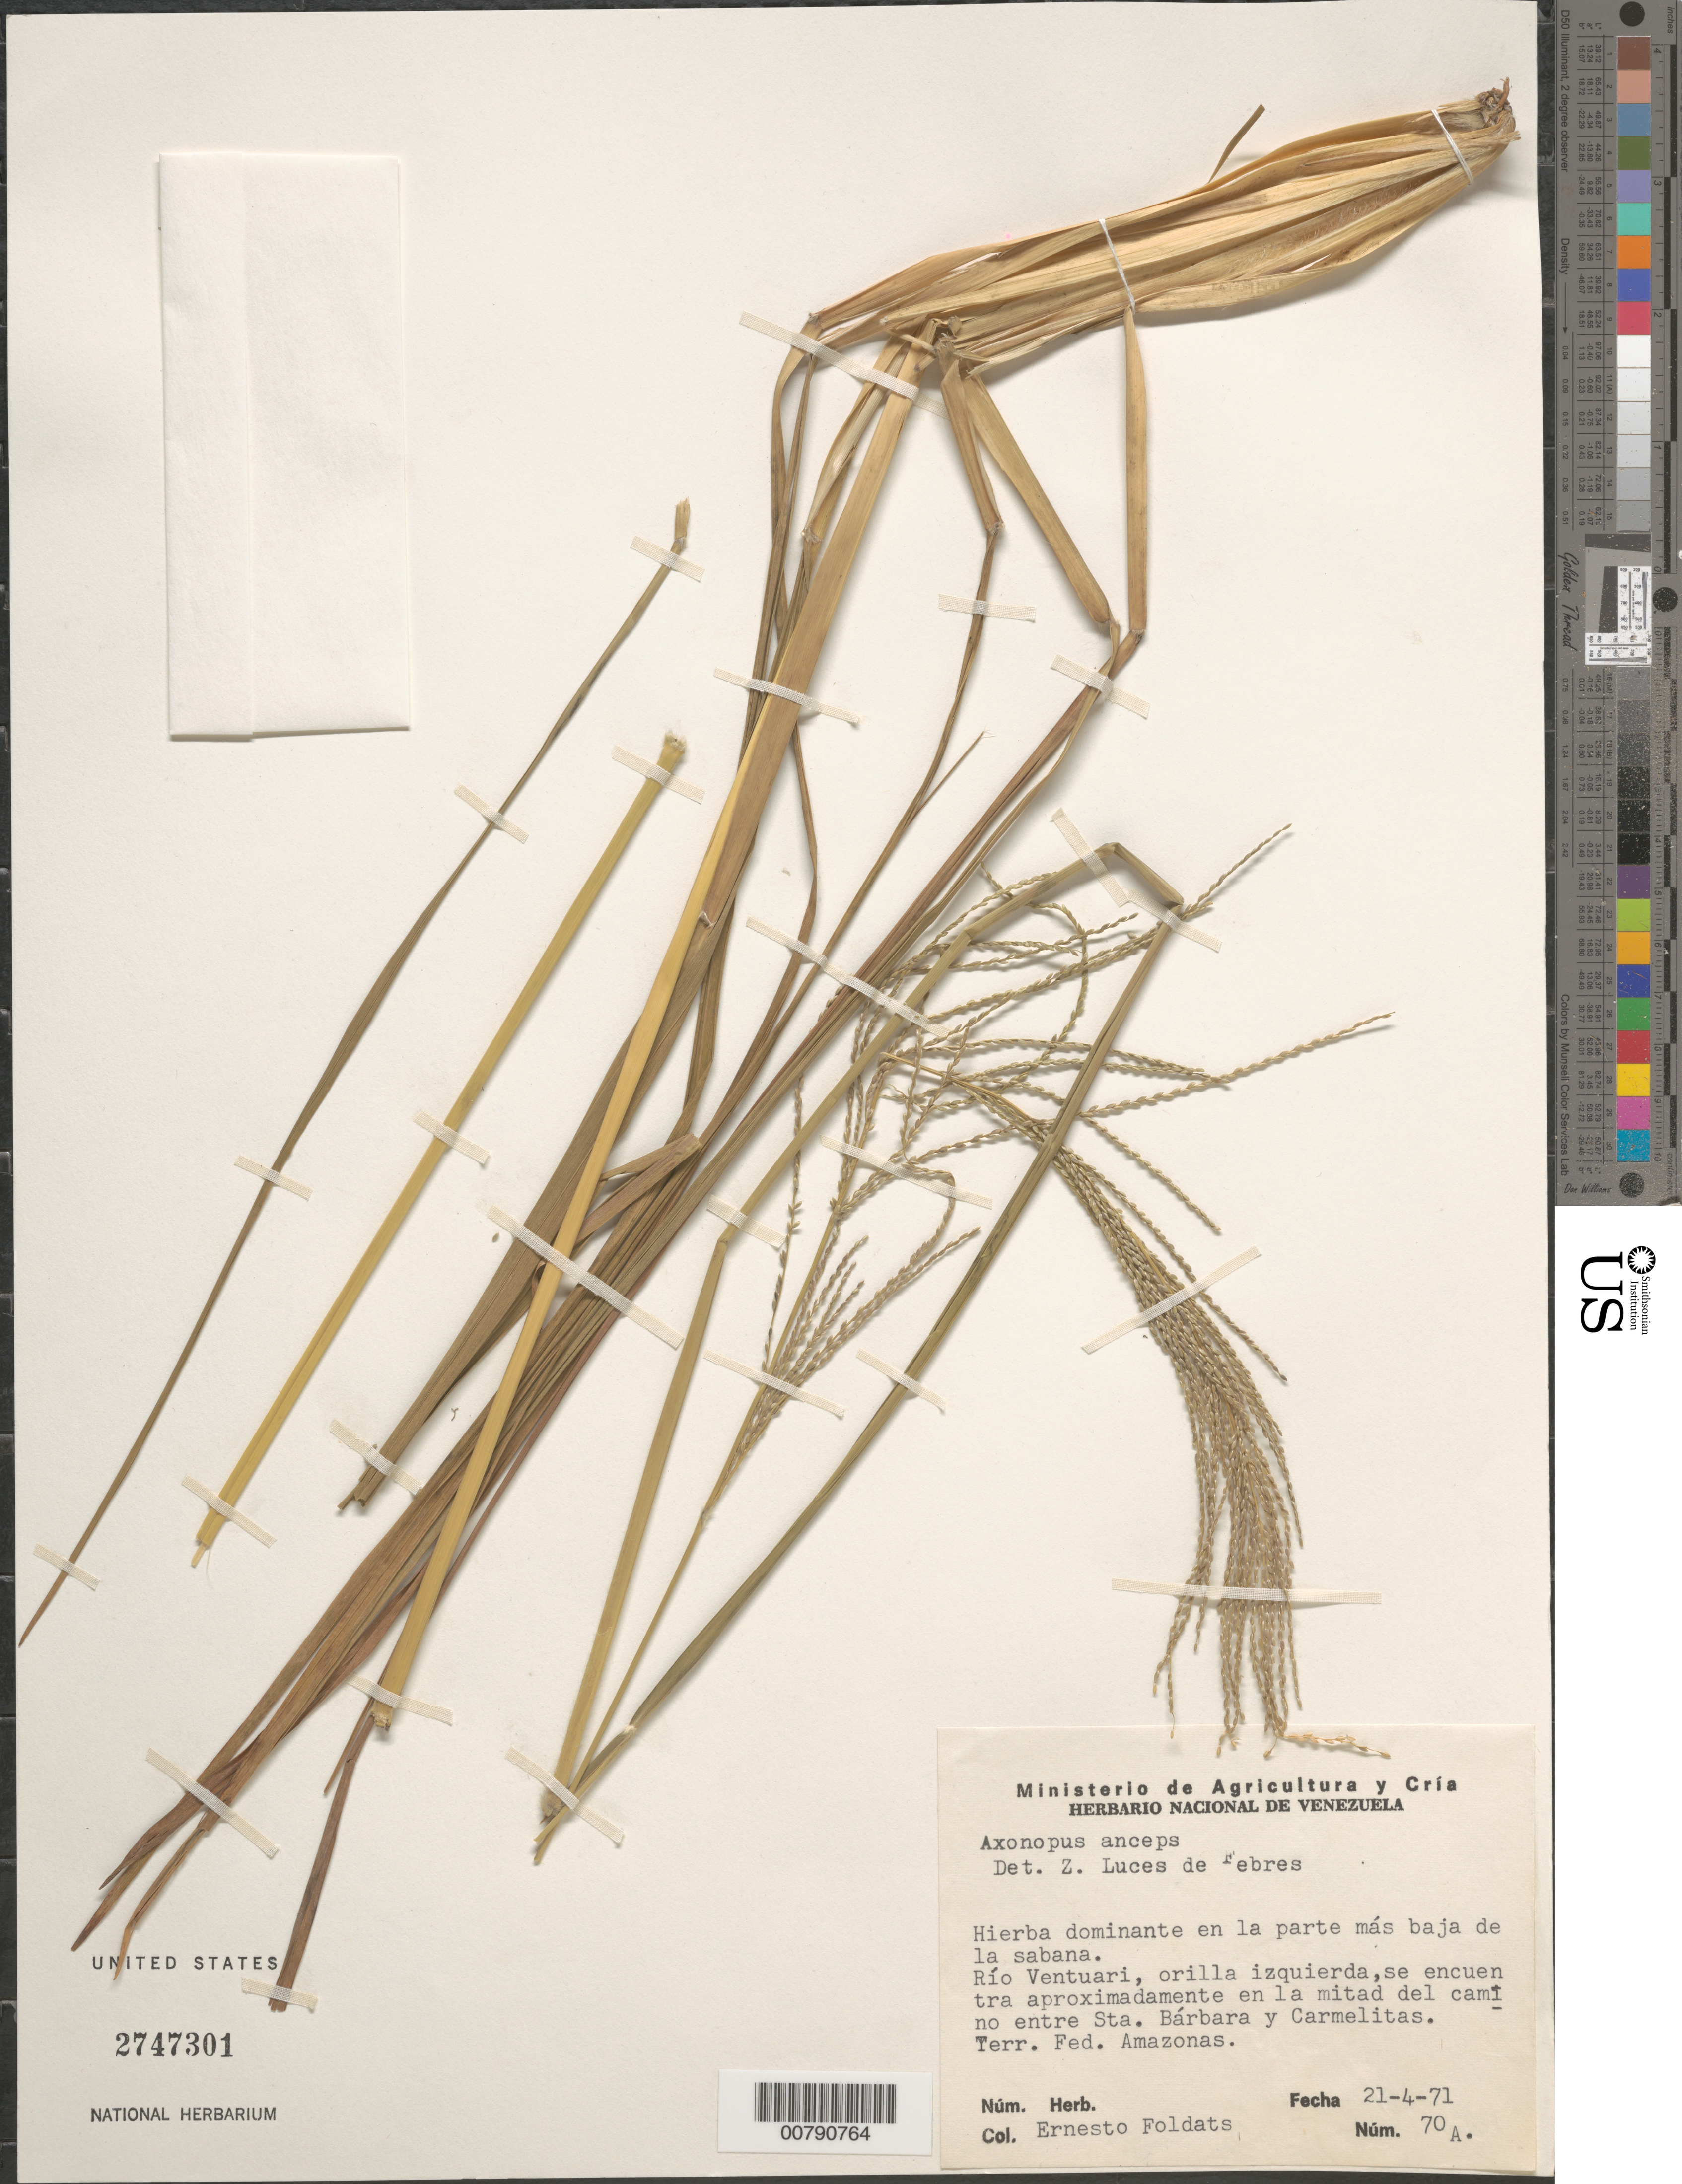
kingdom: Plantae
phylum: Tracheophyta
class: Liliopsida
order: Poales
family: Poaceae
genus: Axonopus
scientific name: Axonopus anceps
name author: (Mez) Hitchc.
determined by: Luces de Febres, Z.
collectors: E. Foldats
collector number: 70 A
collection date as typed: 21-Apr-71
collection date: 1971-04-21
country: Venezuela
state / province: Amazonas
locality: Río Ventuari, orilla izquierda, camino entre Sta. Barbara y Carmelitas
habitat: Parte mas baja de la sabana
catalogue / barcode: US 2747301